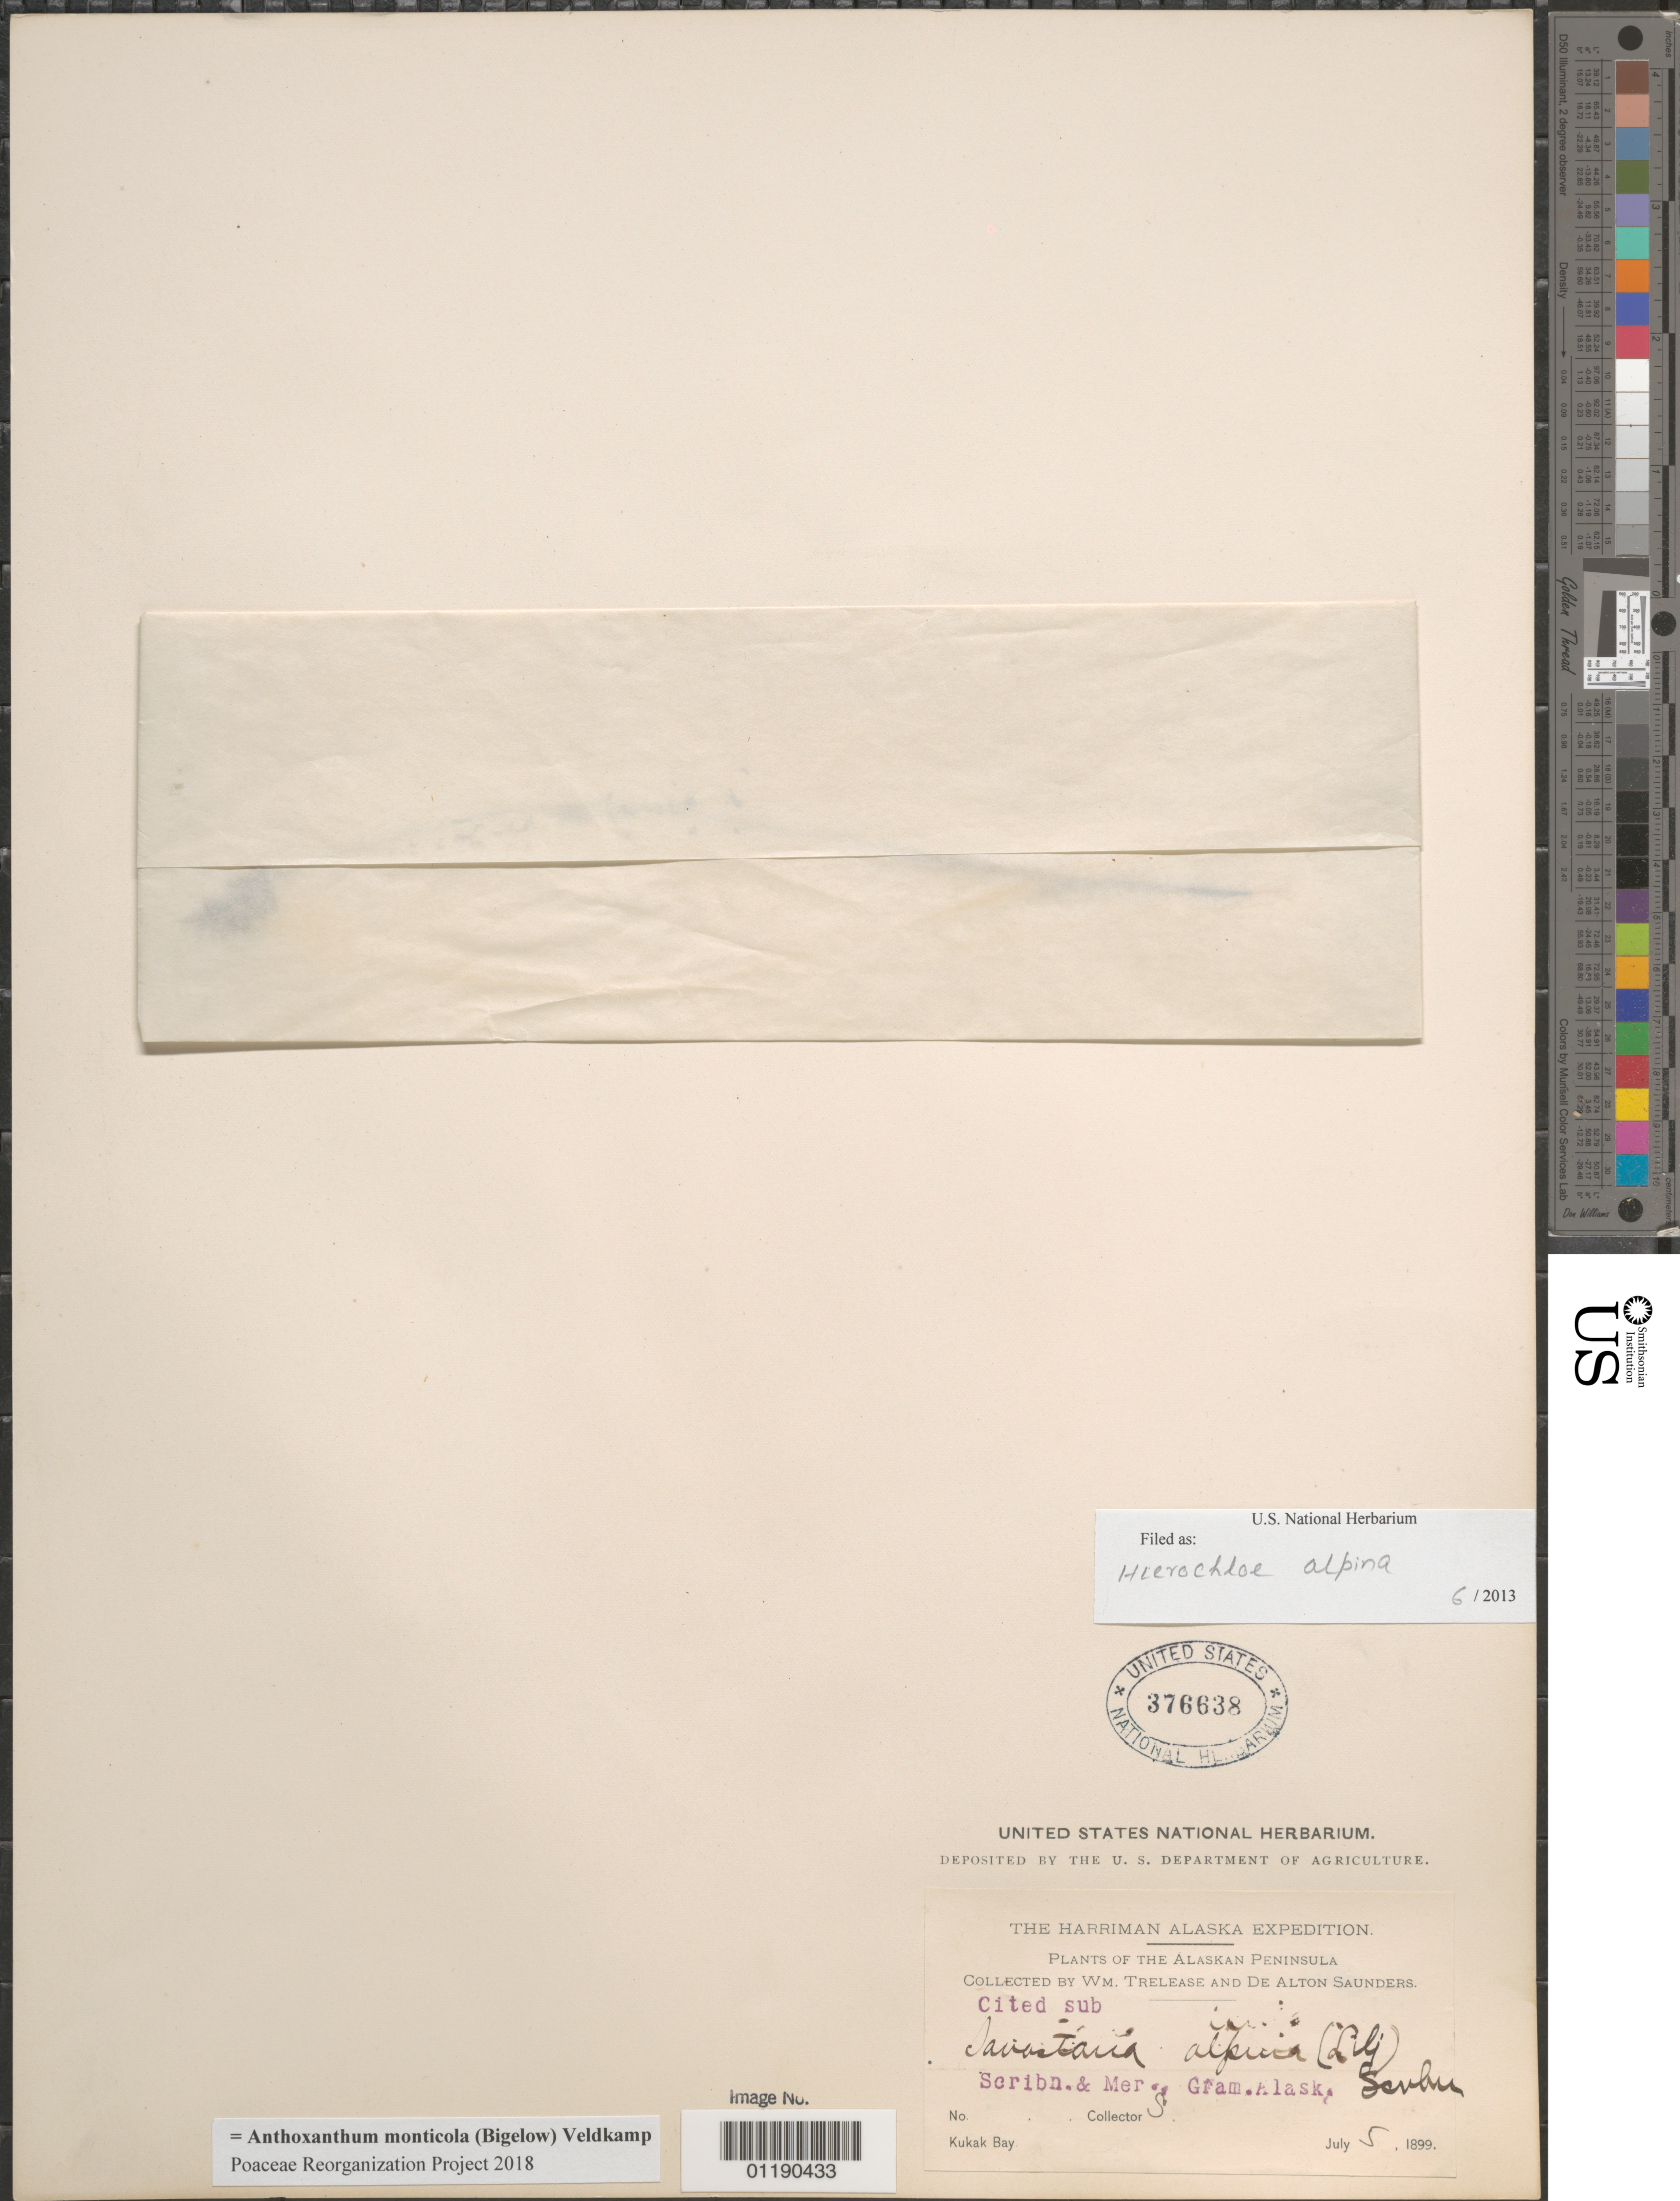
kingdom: Plantae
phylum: Tracheophyta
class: Liliopsida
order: Poales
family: Poaceae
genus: Anthoxanthum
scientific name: Anthoxanthum monticola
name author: (Bigelow) Veldkamp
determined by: Poaceae Reorganization Project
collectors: W. Trelease & D. Saunders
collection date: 1899-07-05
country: United States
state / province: Alaska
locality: Alaskan Peninsula, Kukak Bay.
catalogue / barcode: US 376638